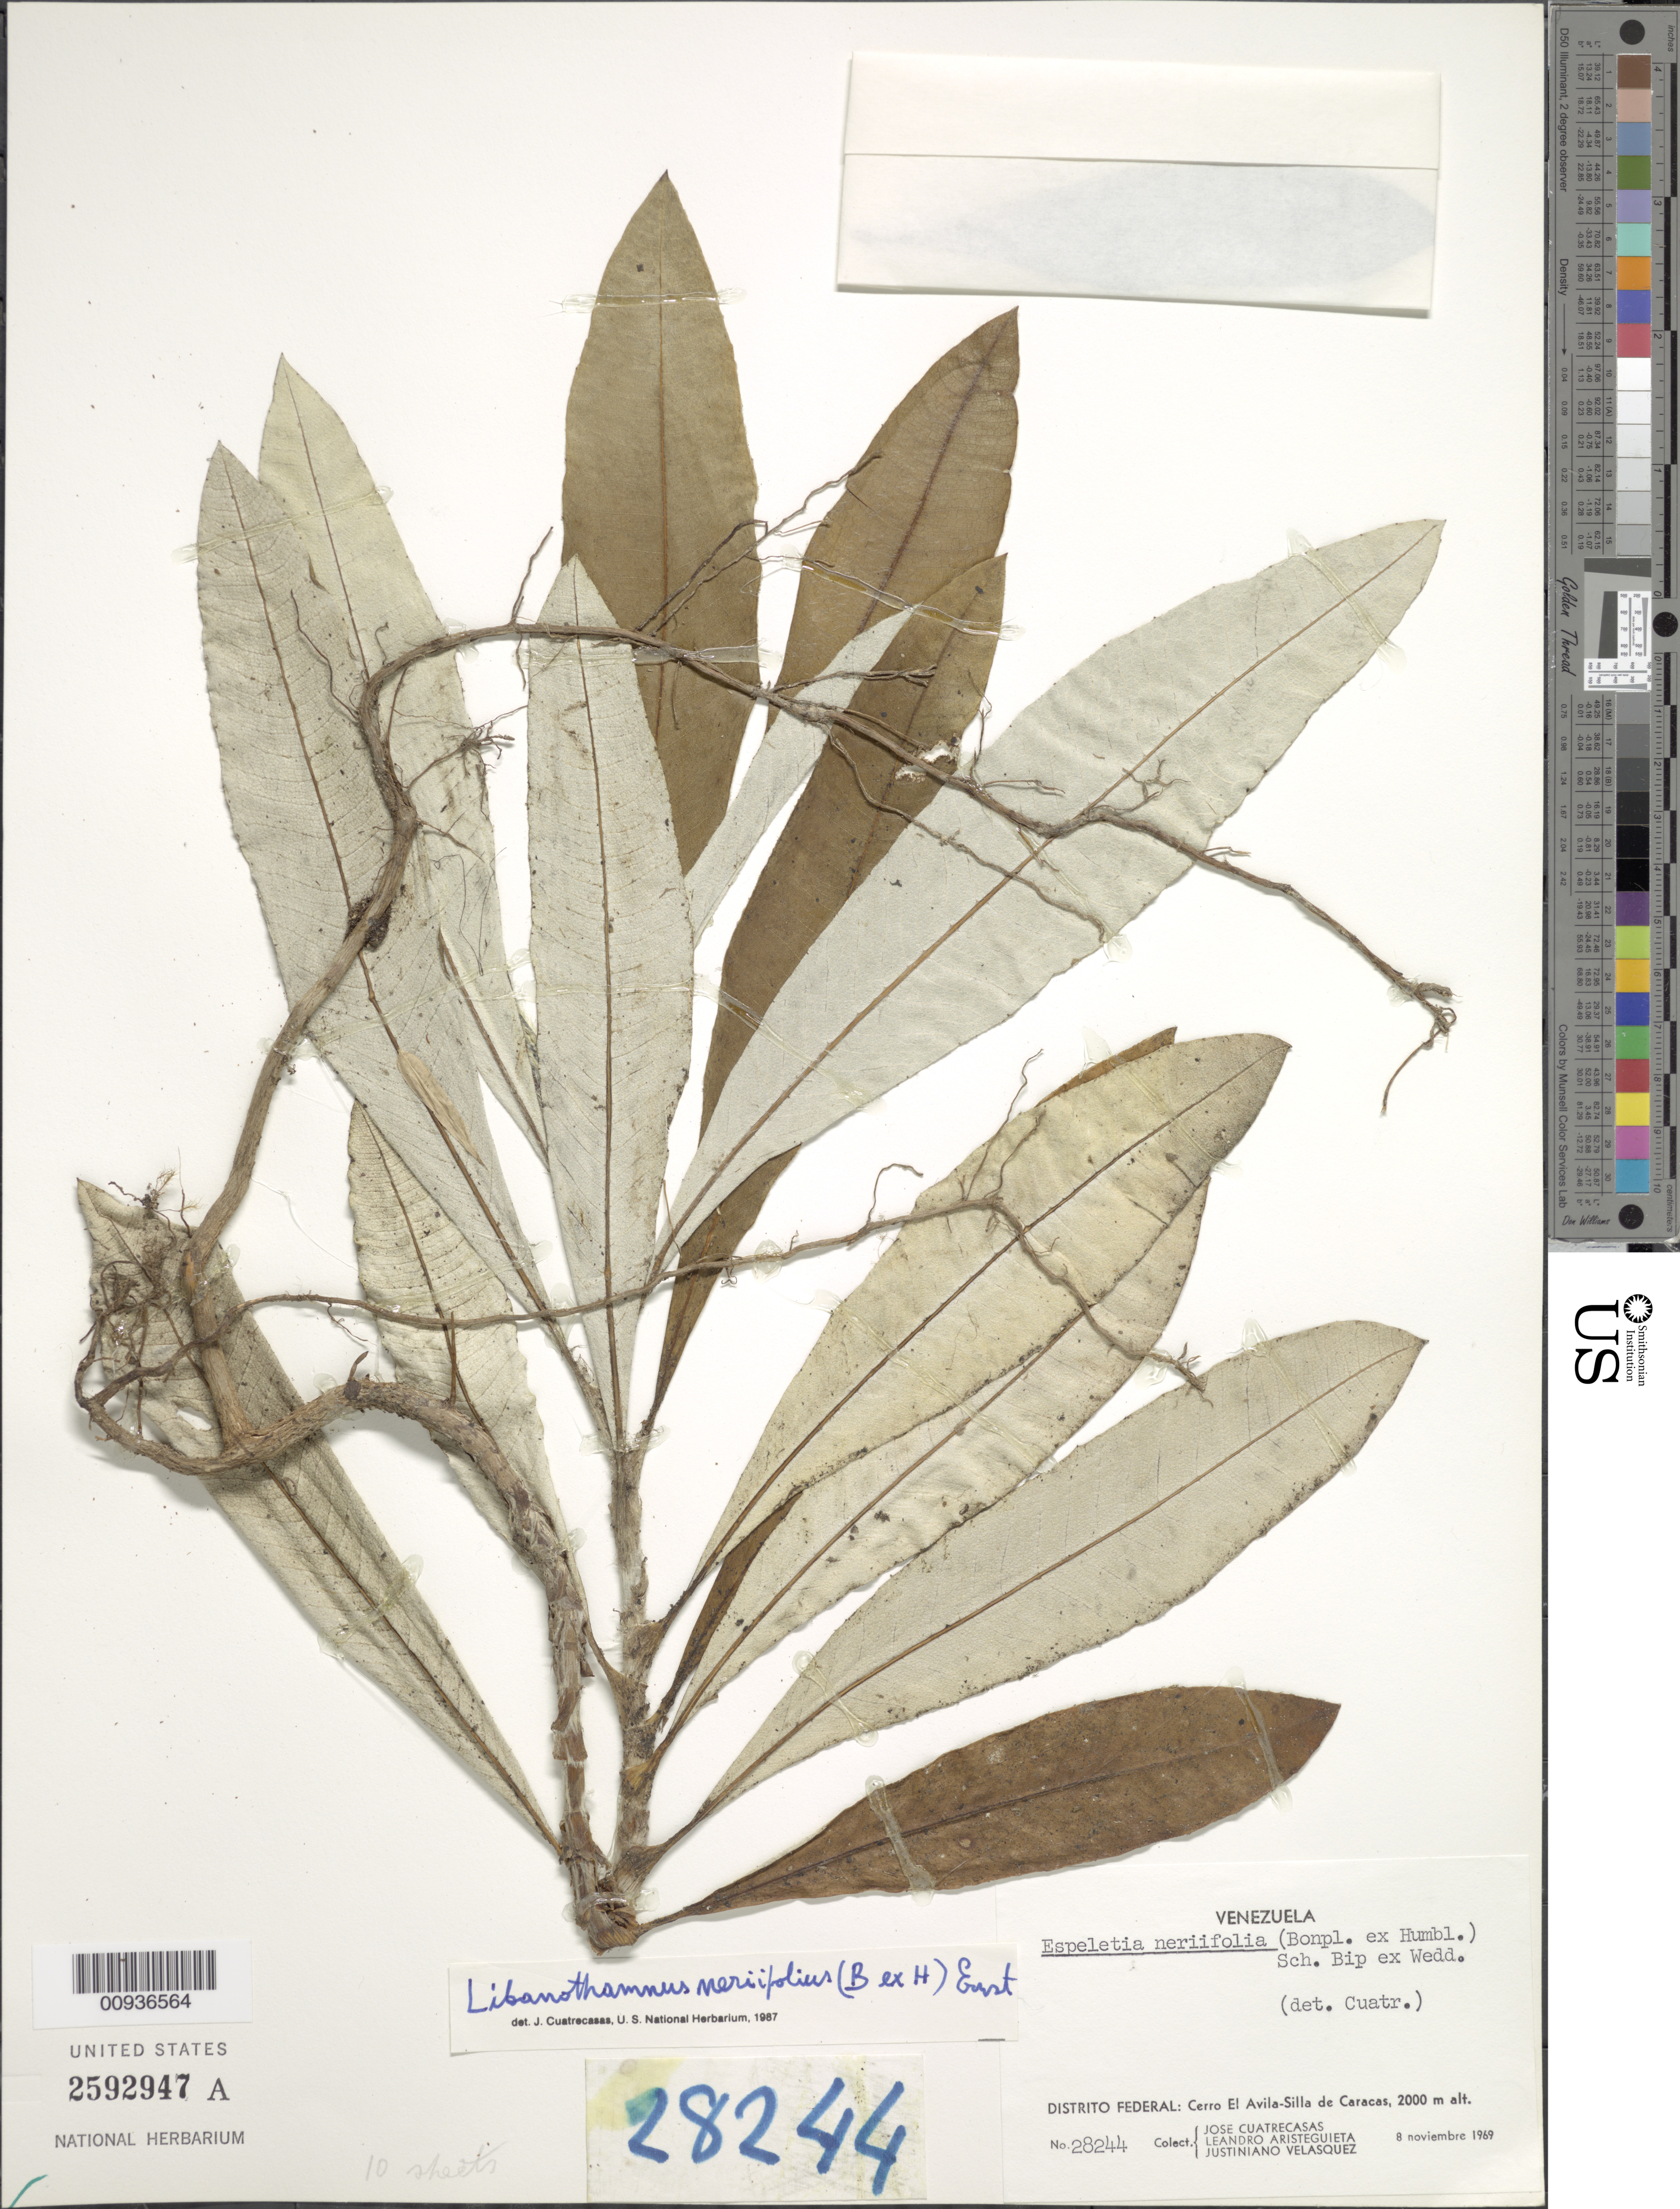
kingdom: Plantae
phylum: Tracheophyta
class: Magnoliopsida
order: Asterales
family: Asteraceae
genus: Libanothamnus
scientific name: Libanothamnus neriifolius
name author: (Sch. Bip. ex Wedd.) Ernst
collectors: J. Cuatrecasas, L. Aristeguieta & J. Velasquez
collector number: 28244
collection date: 1969-11-08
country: Venezuela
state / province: Miranda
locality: Distrito Federal, Cerro El Avila-Silla de Caracas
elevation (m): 2000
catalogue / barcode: US 2592947A